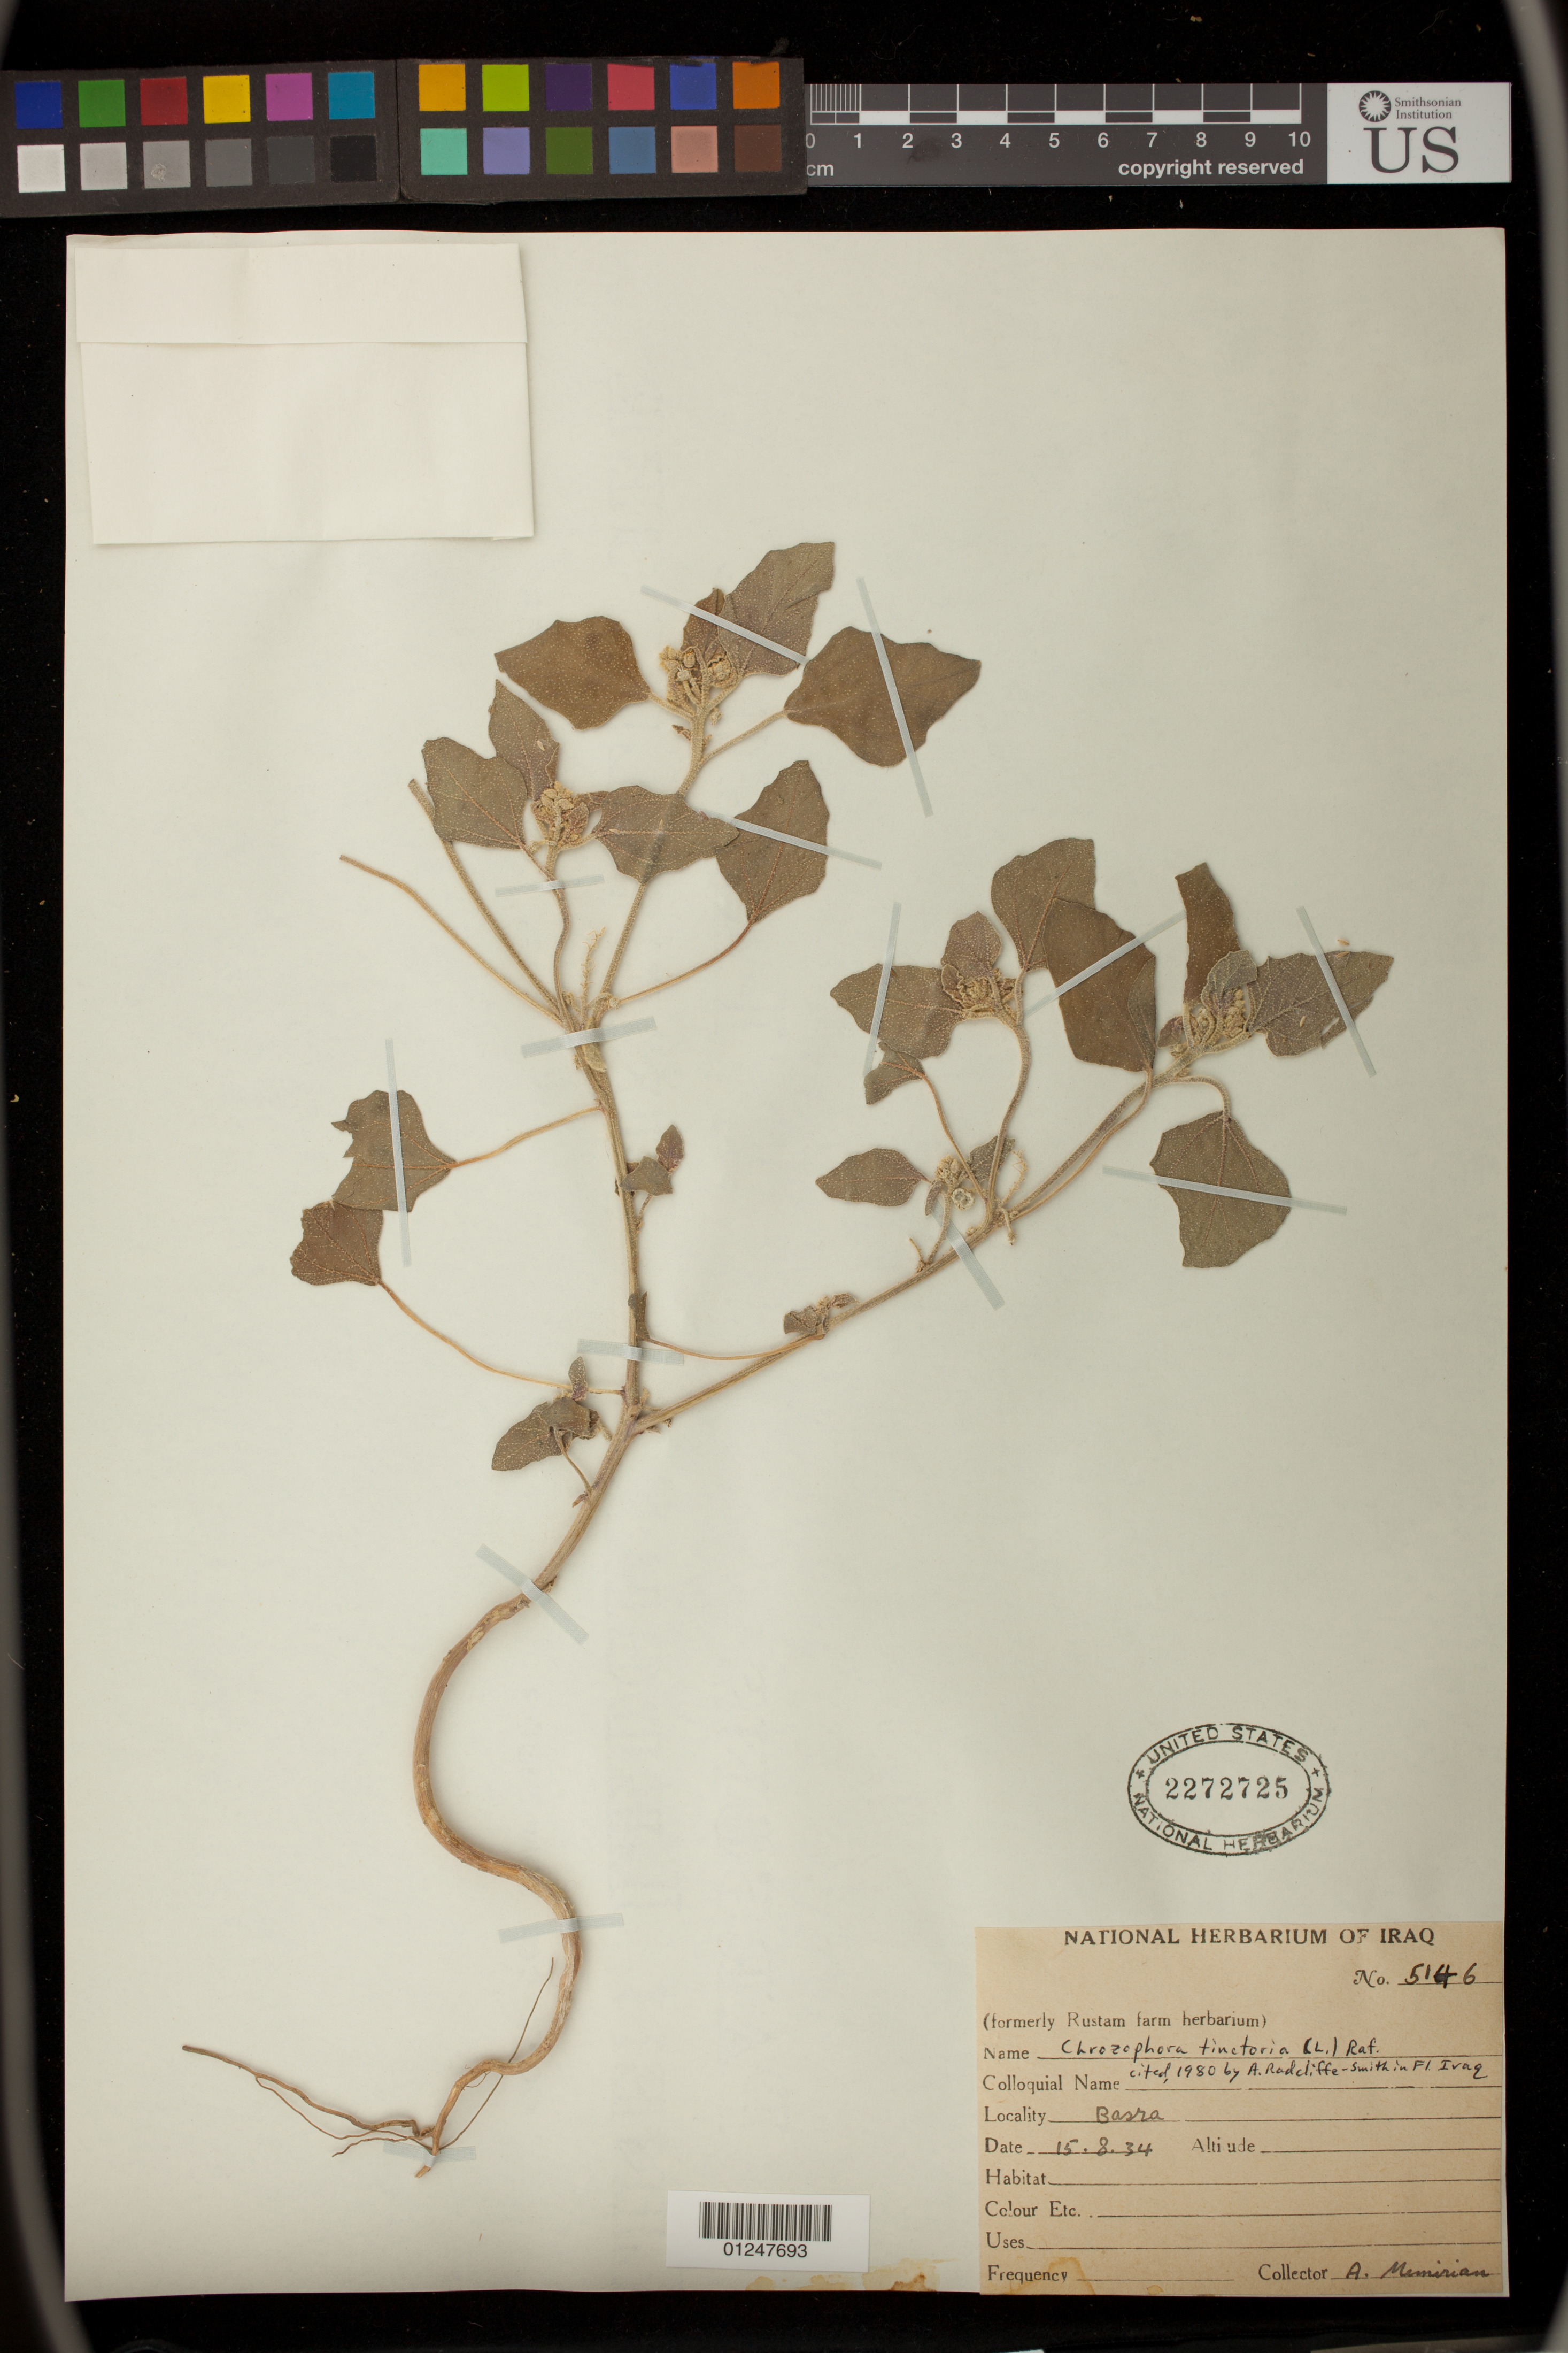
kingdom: Plantae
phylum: Tracheophyta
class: Magnoliopsida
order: Malpighiales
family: Euphorbiaceae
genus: Chrozophora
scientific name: Chrozophora tinctoria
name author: (L.) A. Juss.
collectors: A. Memirian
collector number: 5146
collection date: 1934-08-15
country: Iraq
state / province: Mu?afaz¸at al Basrah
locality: Basra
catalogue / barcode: US 2272725